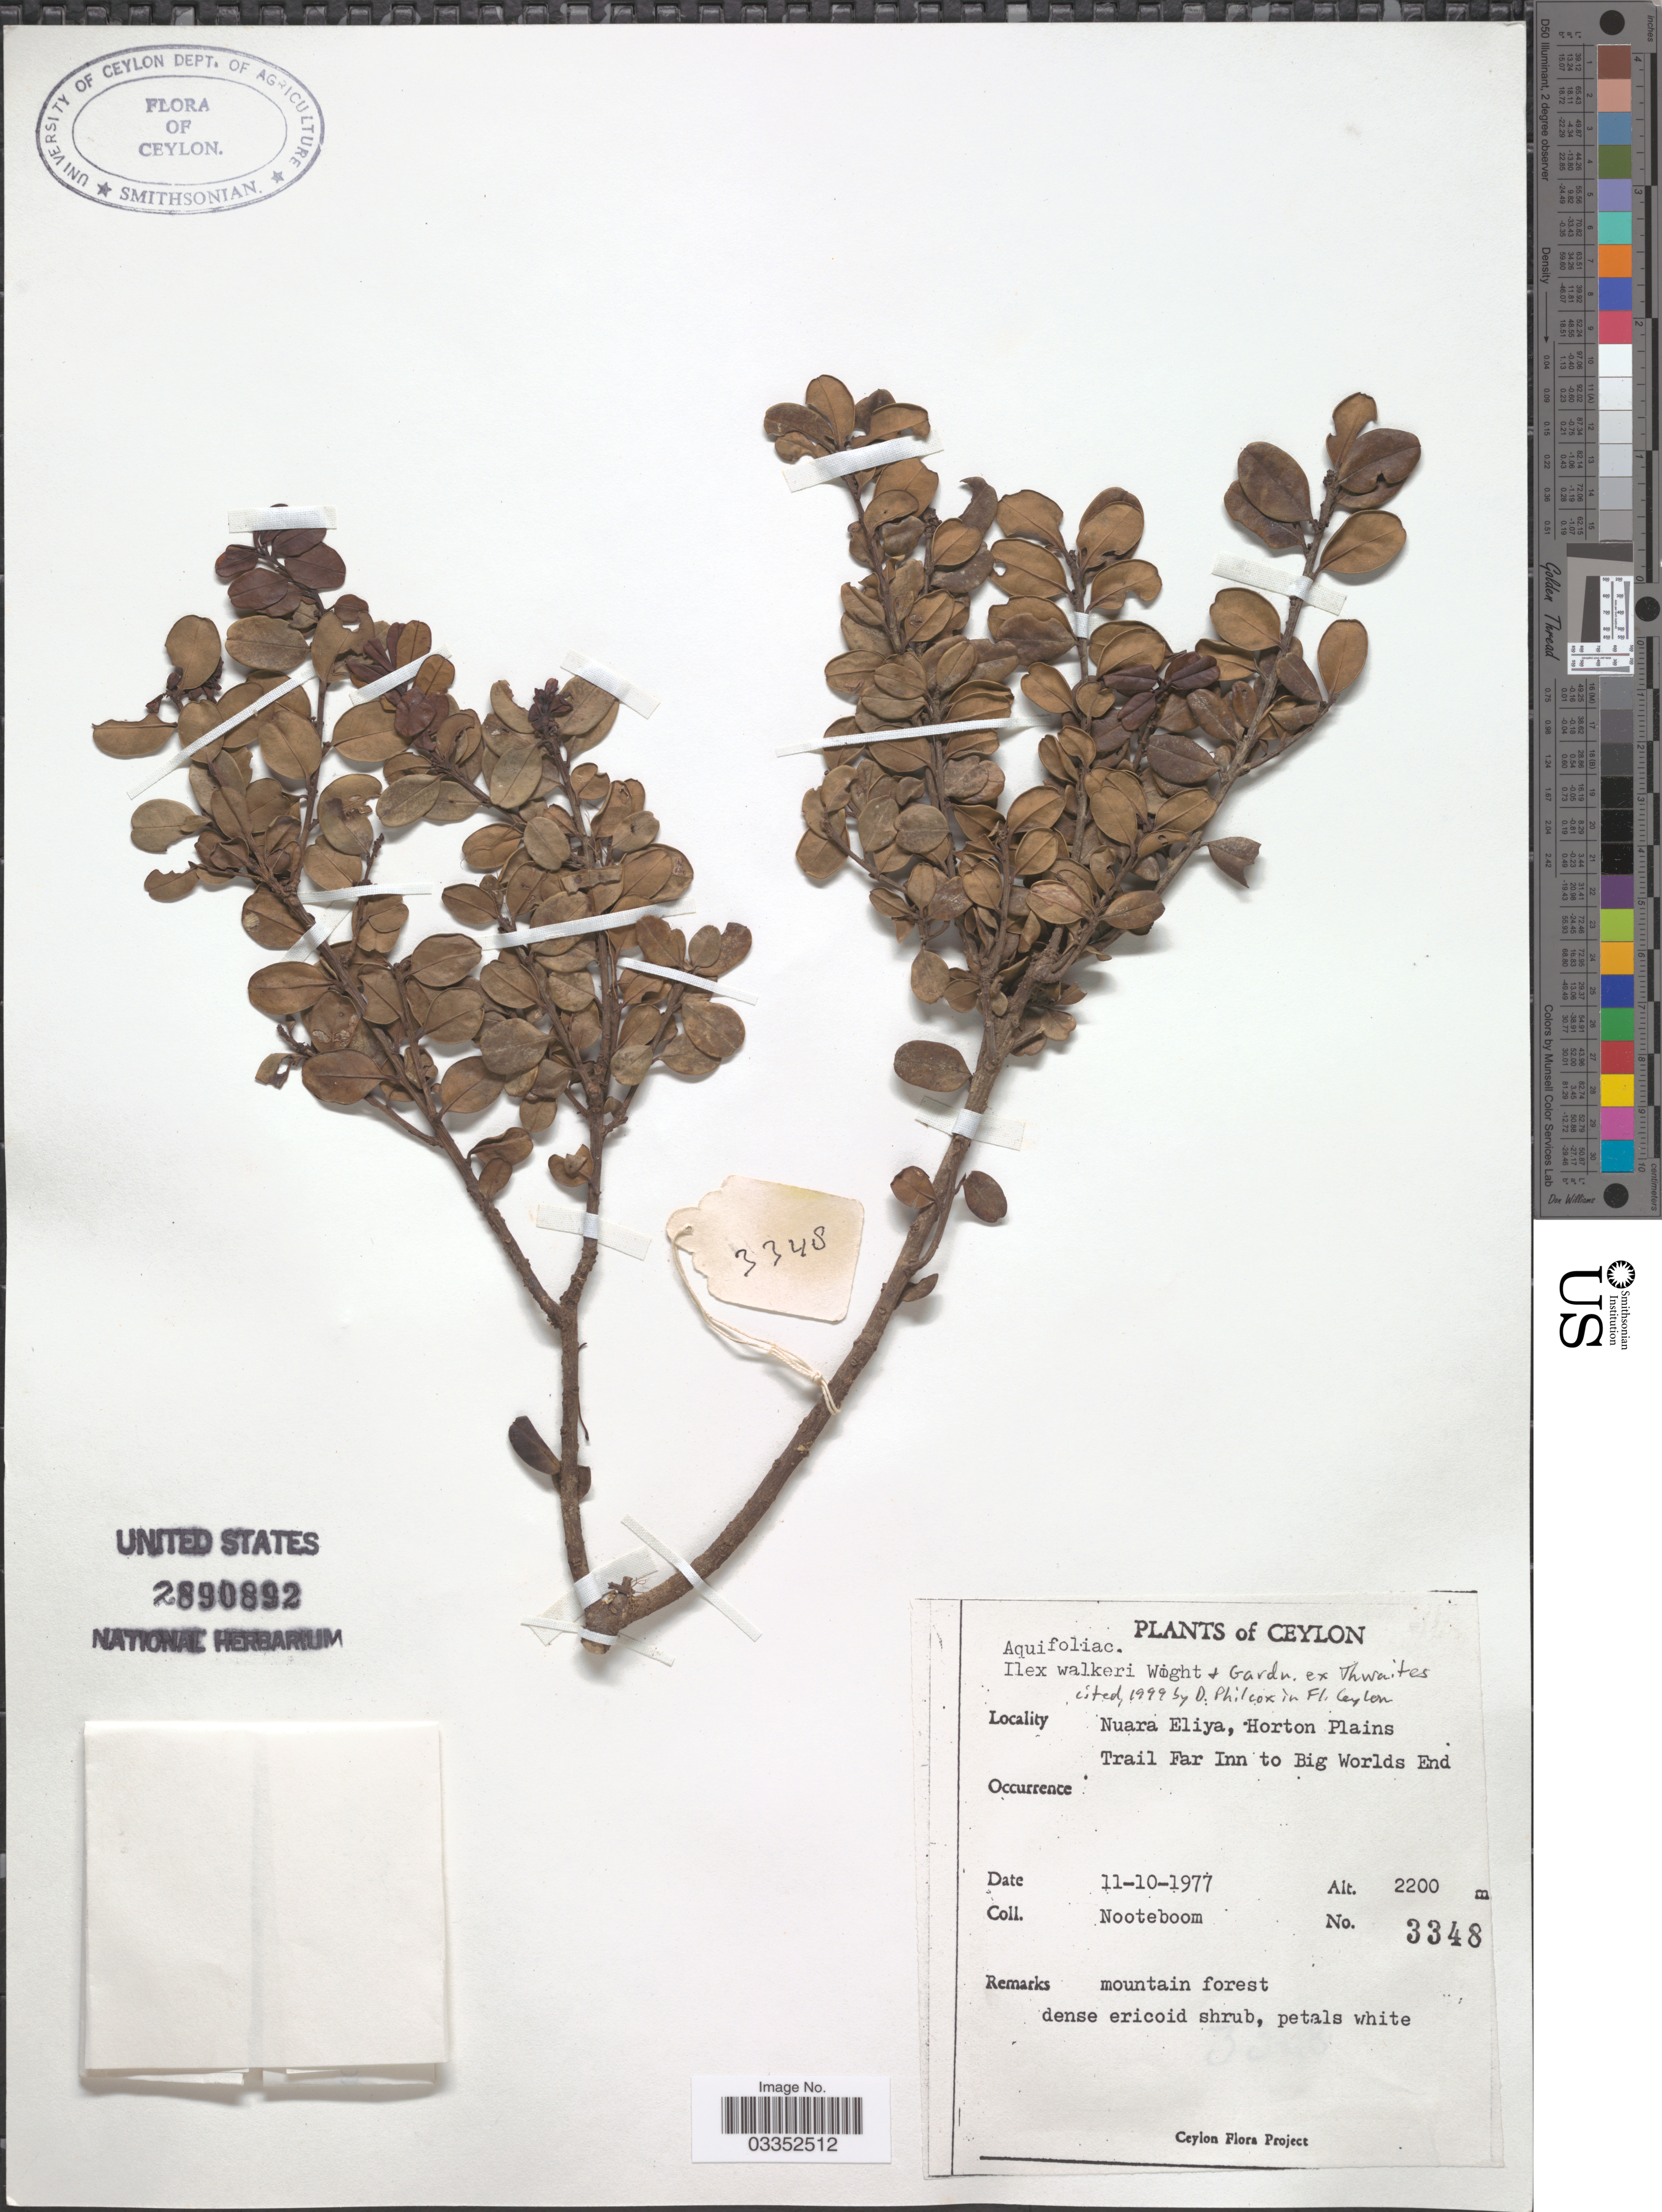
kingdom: Plantae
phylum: Tracheophyta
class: Magnoliopsida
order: Aquifoliales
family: Aquifoliaceae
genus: Ilex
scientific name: Ilex walkeri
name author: W. Wight & Gardner ex Thwaites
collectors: Nooteboom, --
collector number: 3348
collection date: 1977-10-11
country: Sri Lanka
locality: Ceylon, Nuara Eliya, Horton Plains Trail Far Inn to Big Worlds End.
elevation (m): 2200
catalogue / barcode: US 2890892